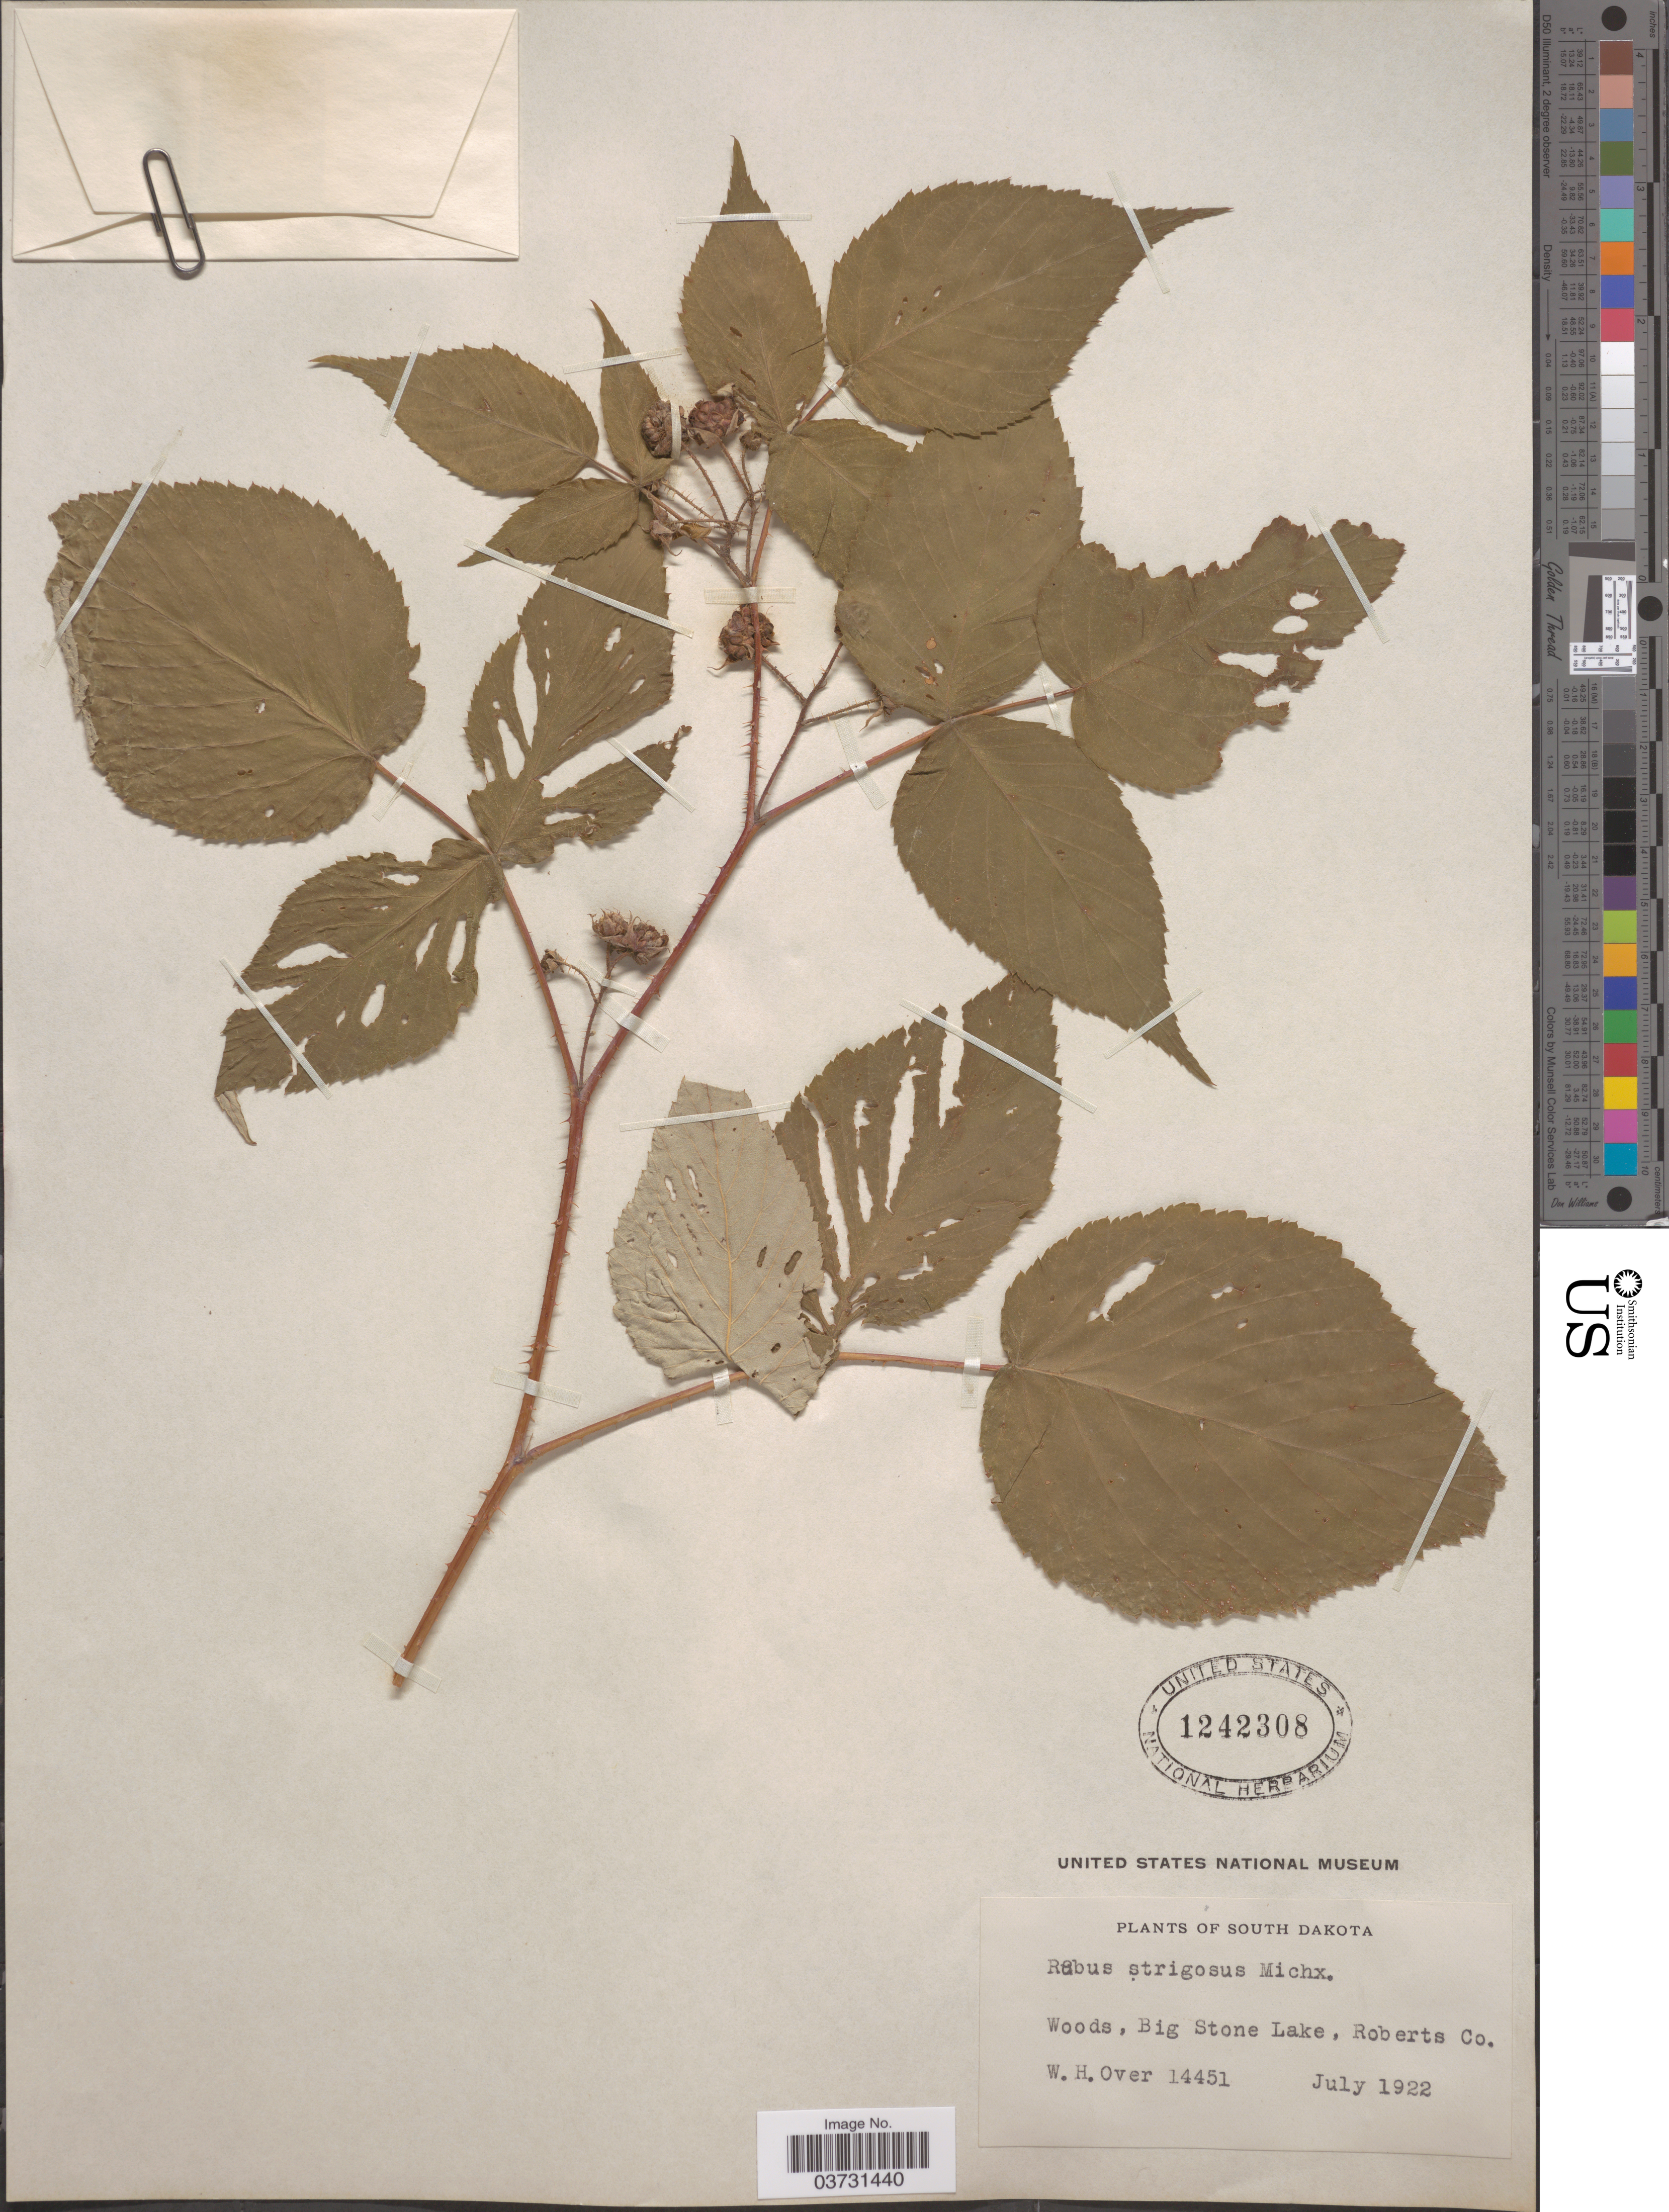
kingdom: Plantae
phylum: Tracheophyta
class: Magnoliopsida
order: Rosales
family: Rosaceae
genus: Rubus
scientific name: Rubus strigosus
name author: Michx.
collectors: W. Over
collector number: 14451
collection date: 1922-07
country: United States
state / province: South Dakota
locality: Big Stone Lake, Roberts Co.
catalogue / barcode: US 1242308